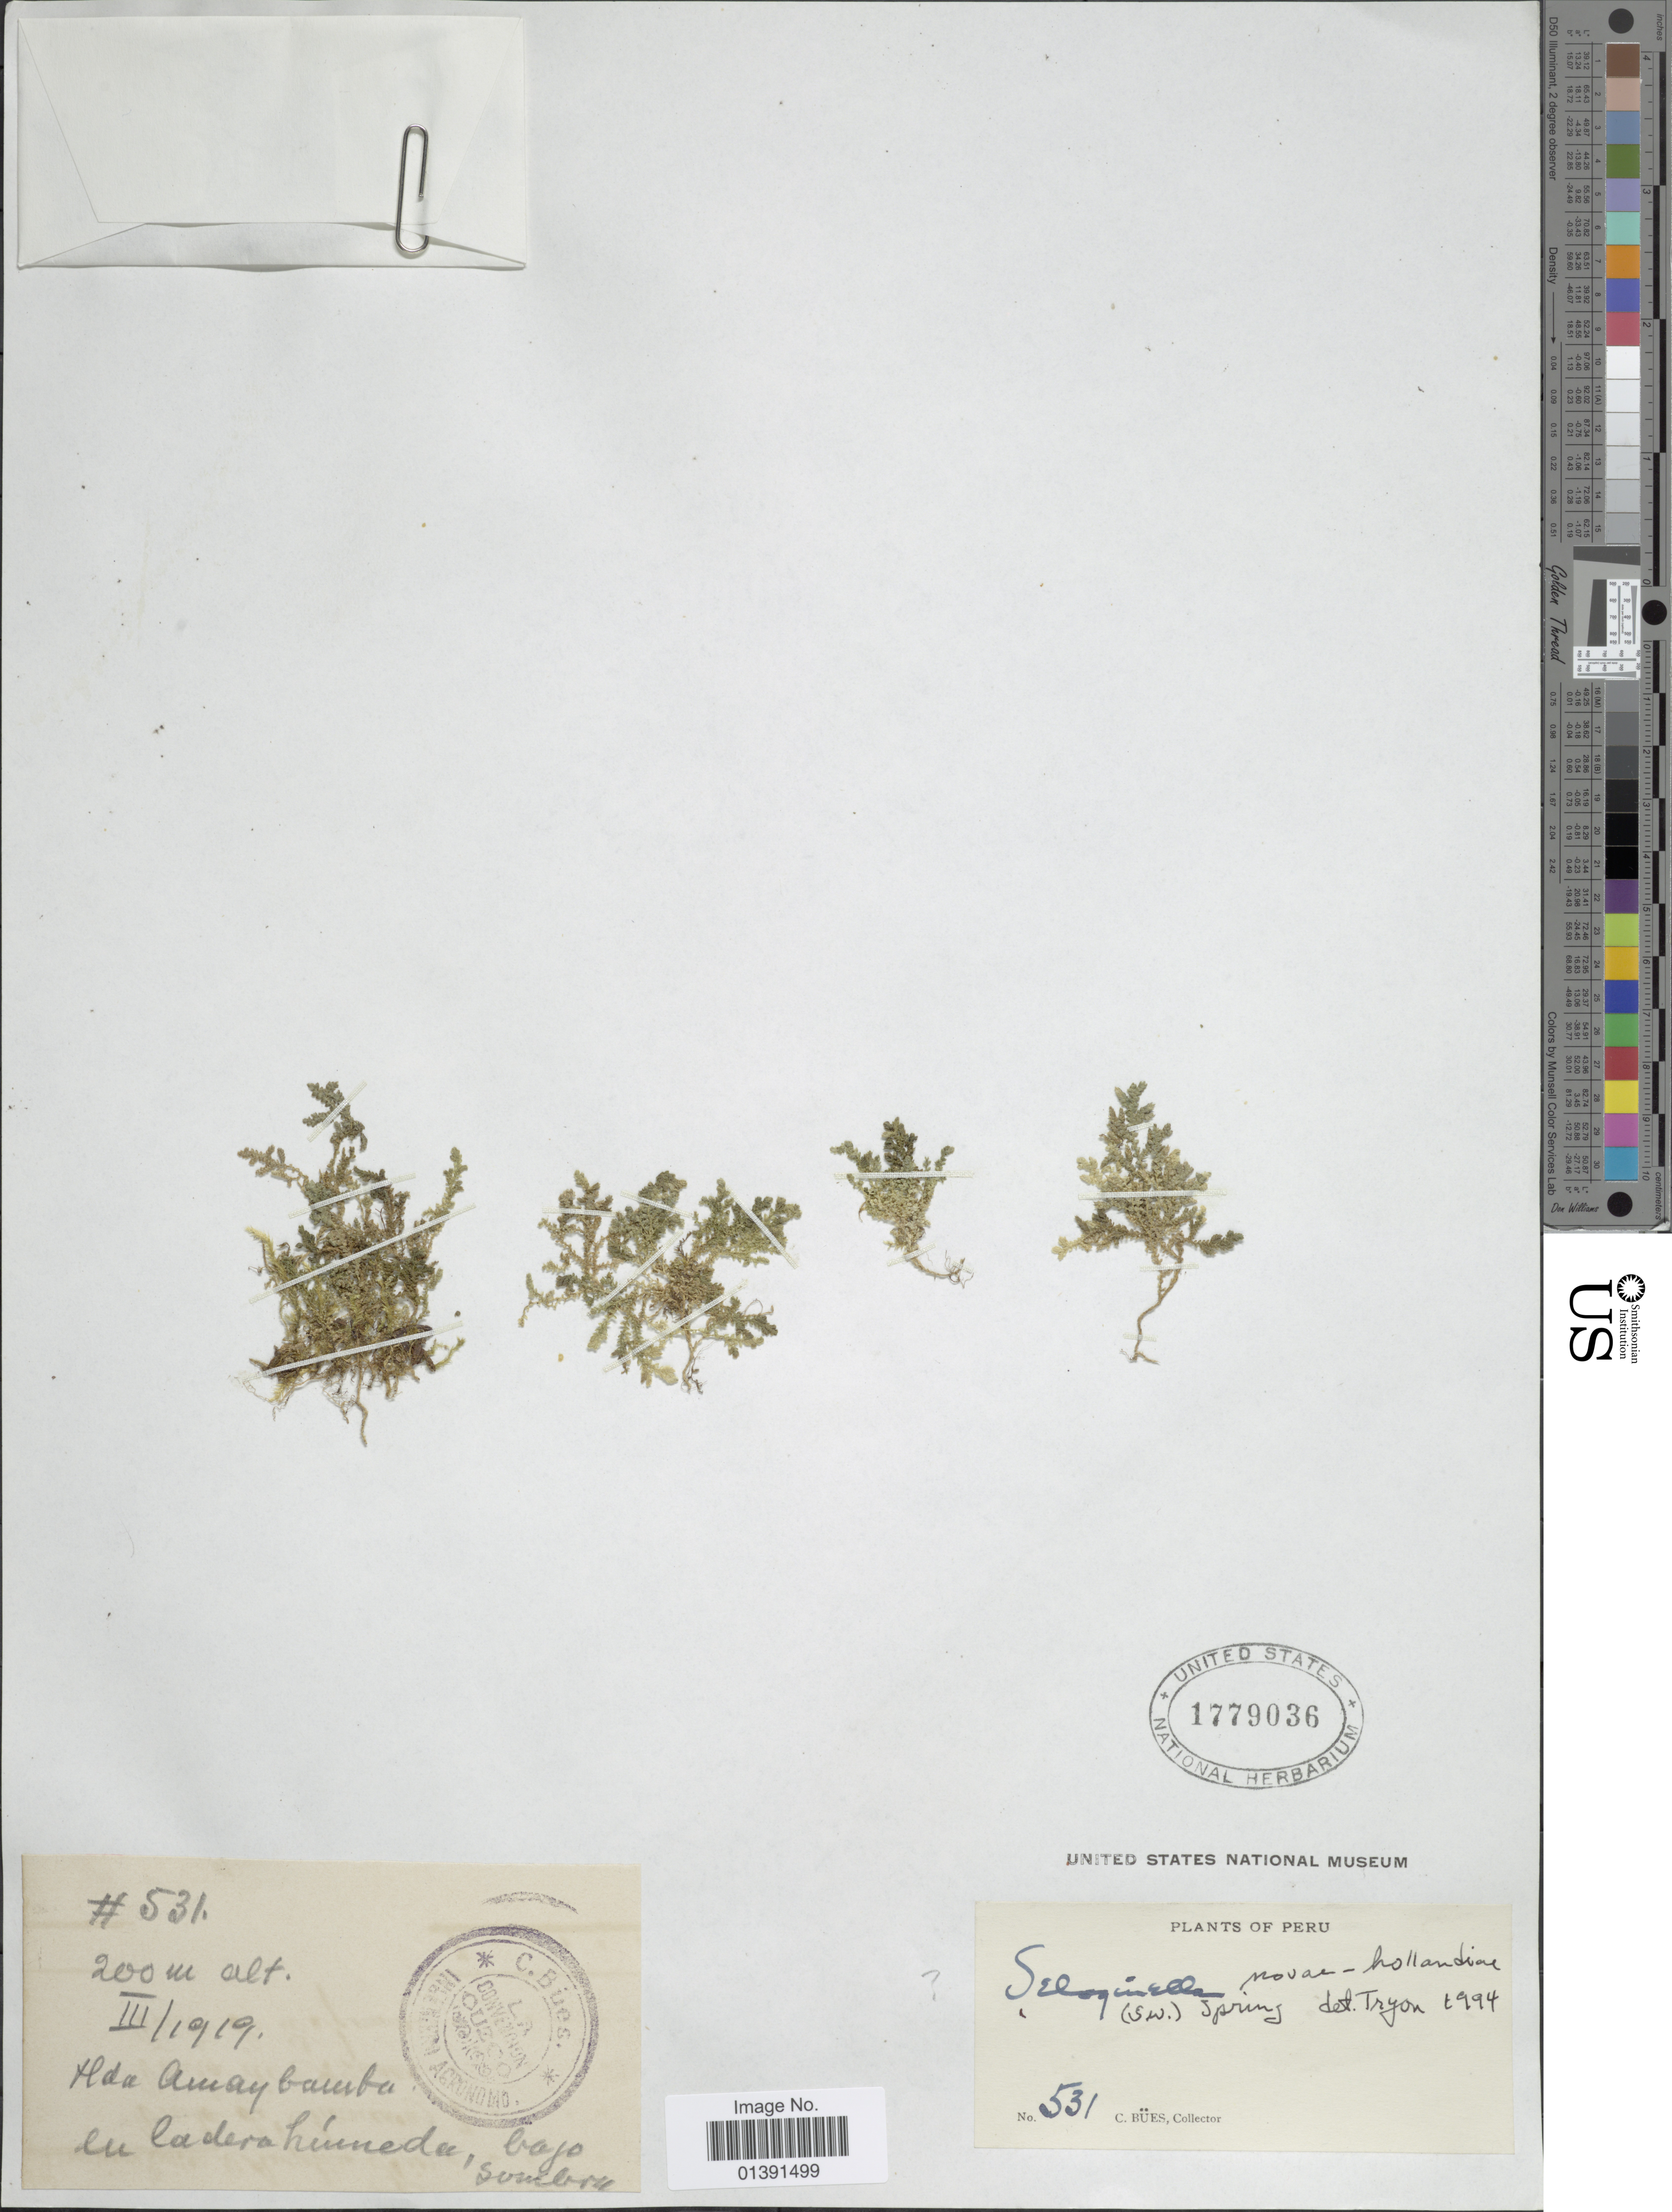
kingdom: Plantae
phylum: Tracheophyta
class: Lycopodiopsida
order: Selaginellales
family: Selaginellaceae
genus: Selaginella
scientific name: Selaginella novae-hollandiae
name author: (Sw.) Spring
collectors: C. Bues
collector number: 531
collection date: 1919-03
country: Peru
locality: Hda Amaybamba in ladera humeda, bajo sombra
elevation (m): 200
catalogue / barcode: US 1779036